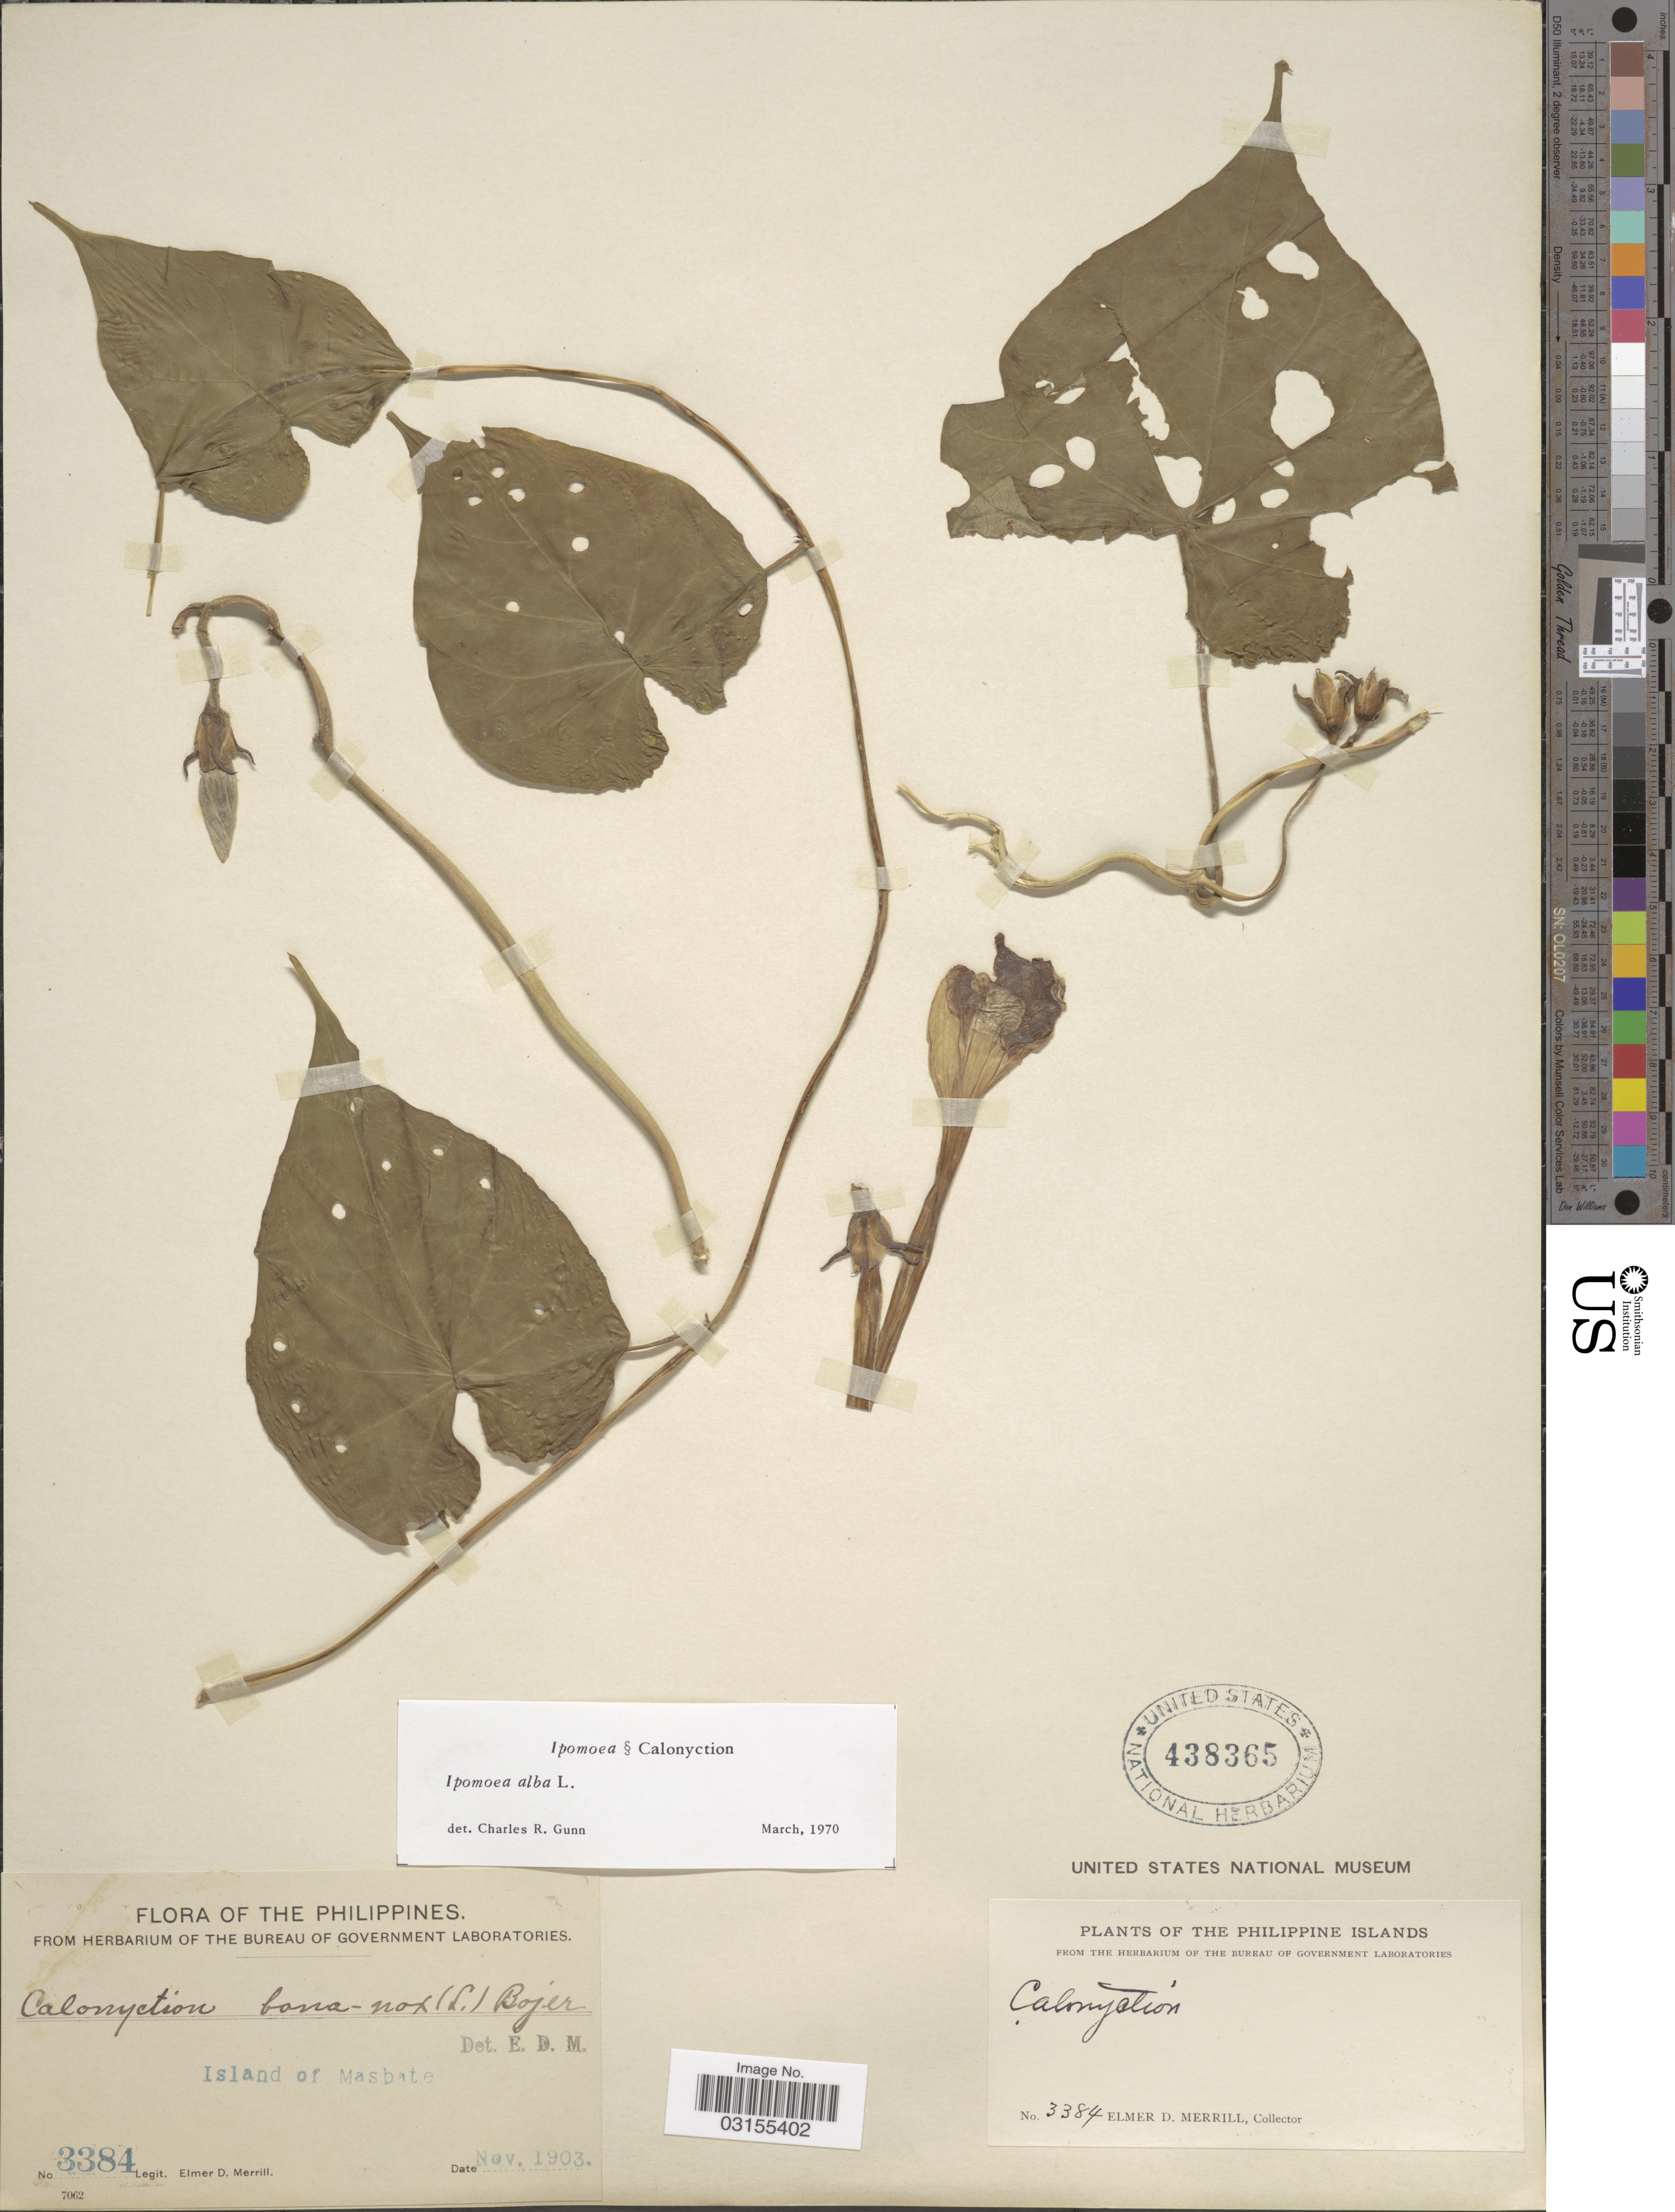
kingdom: Plantae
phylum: Tracheophyta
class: Magnoliopsida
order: Solanales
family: Convolvulaceae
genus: Ipomoea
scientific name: Ipomoea alba L.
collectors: E. D. Merrill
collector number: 3384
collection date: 1903-11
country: Philippines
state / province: Bicol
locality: The Philippine Islands. Island of Masbate.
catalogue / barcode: US 438365